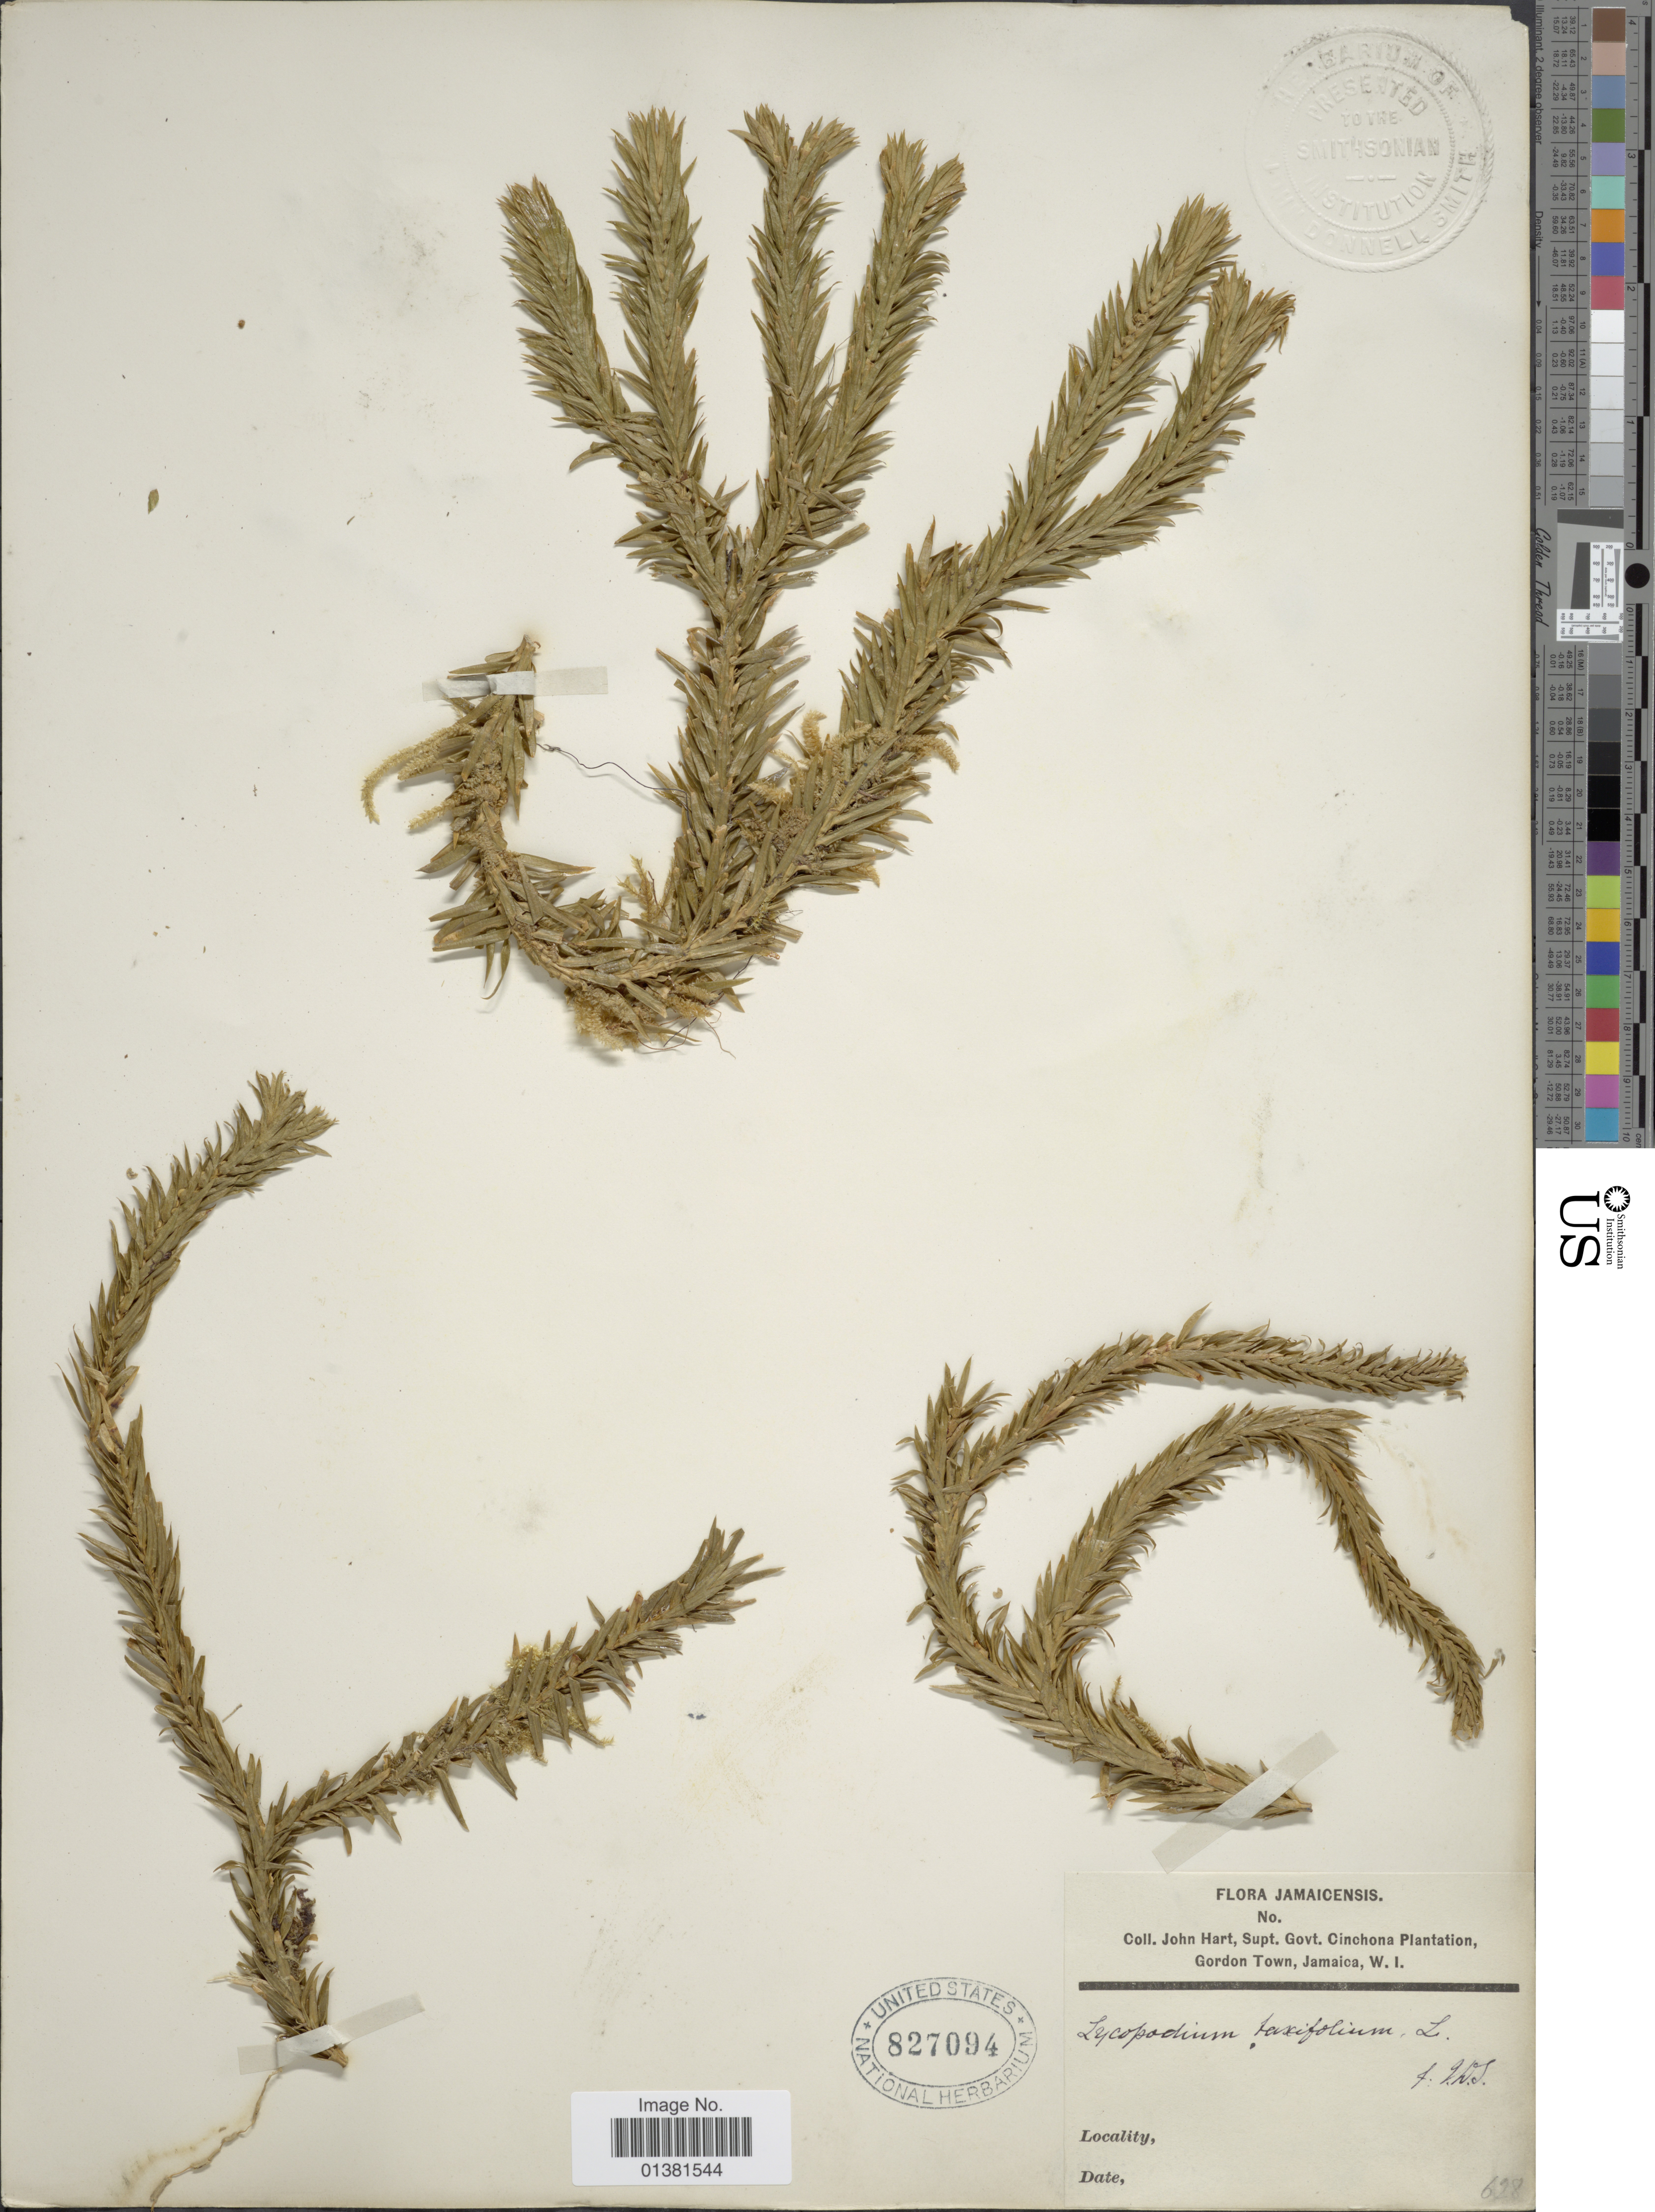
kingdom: Plantae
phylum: Tracheophyta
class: Lycopodiopsida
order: Lycopodiales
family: Lycopodiaceae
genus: Phlegmariurus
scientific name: Phlegmariurus taxifolius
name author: (Sw.) Á. Löve & D. Löve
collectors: J. Hart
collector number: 628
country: Jamaica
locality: Supt. Govt. Cinchona Plantation, Gordon Town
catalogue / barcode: US 827094